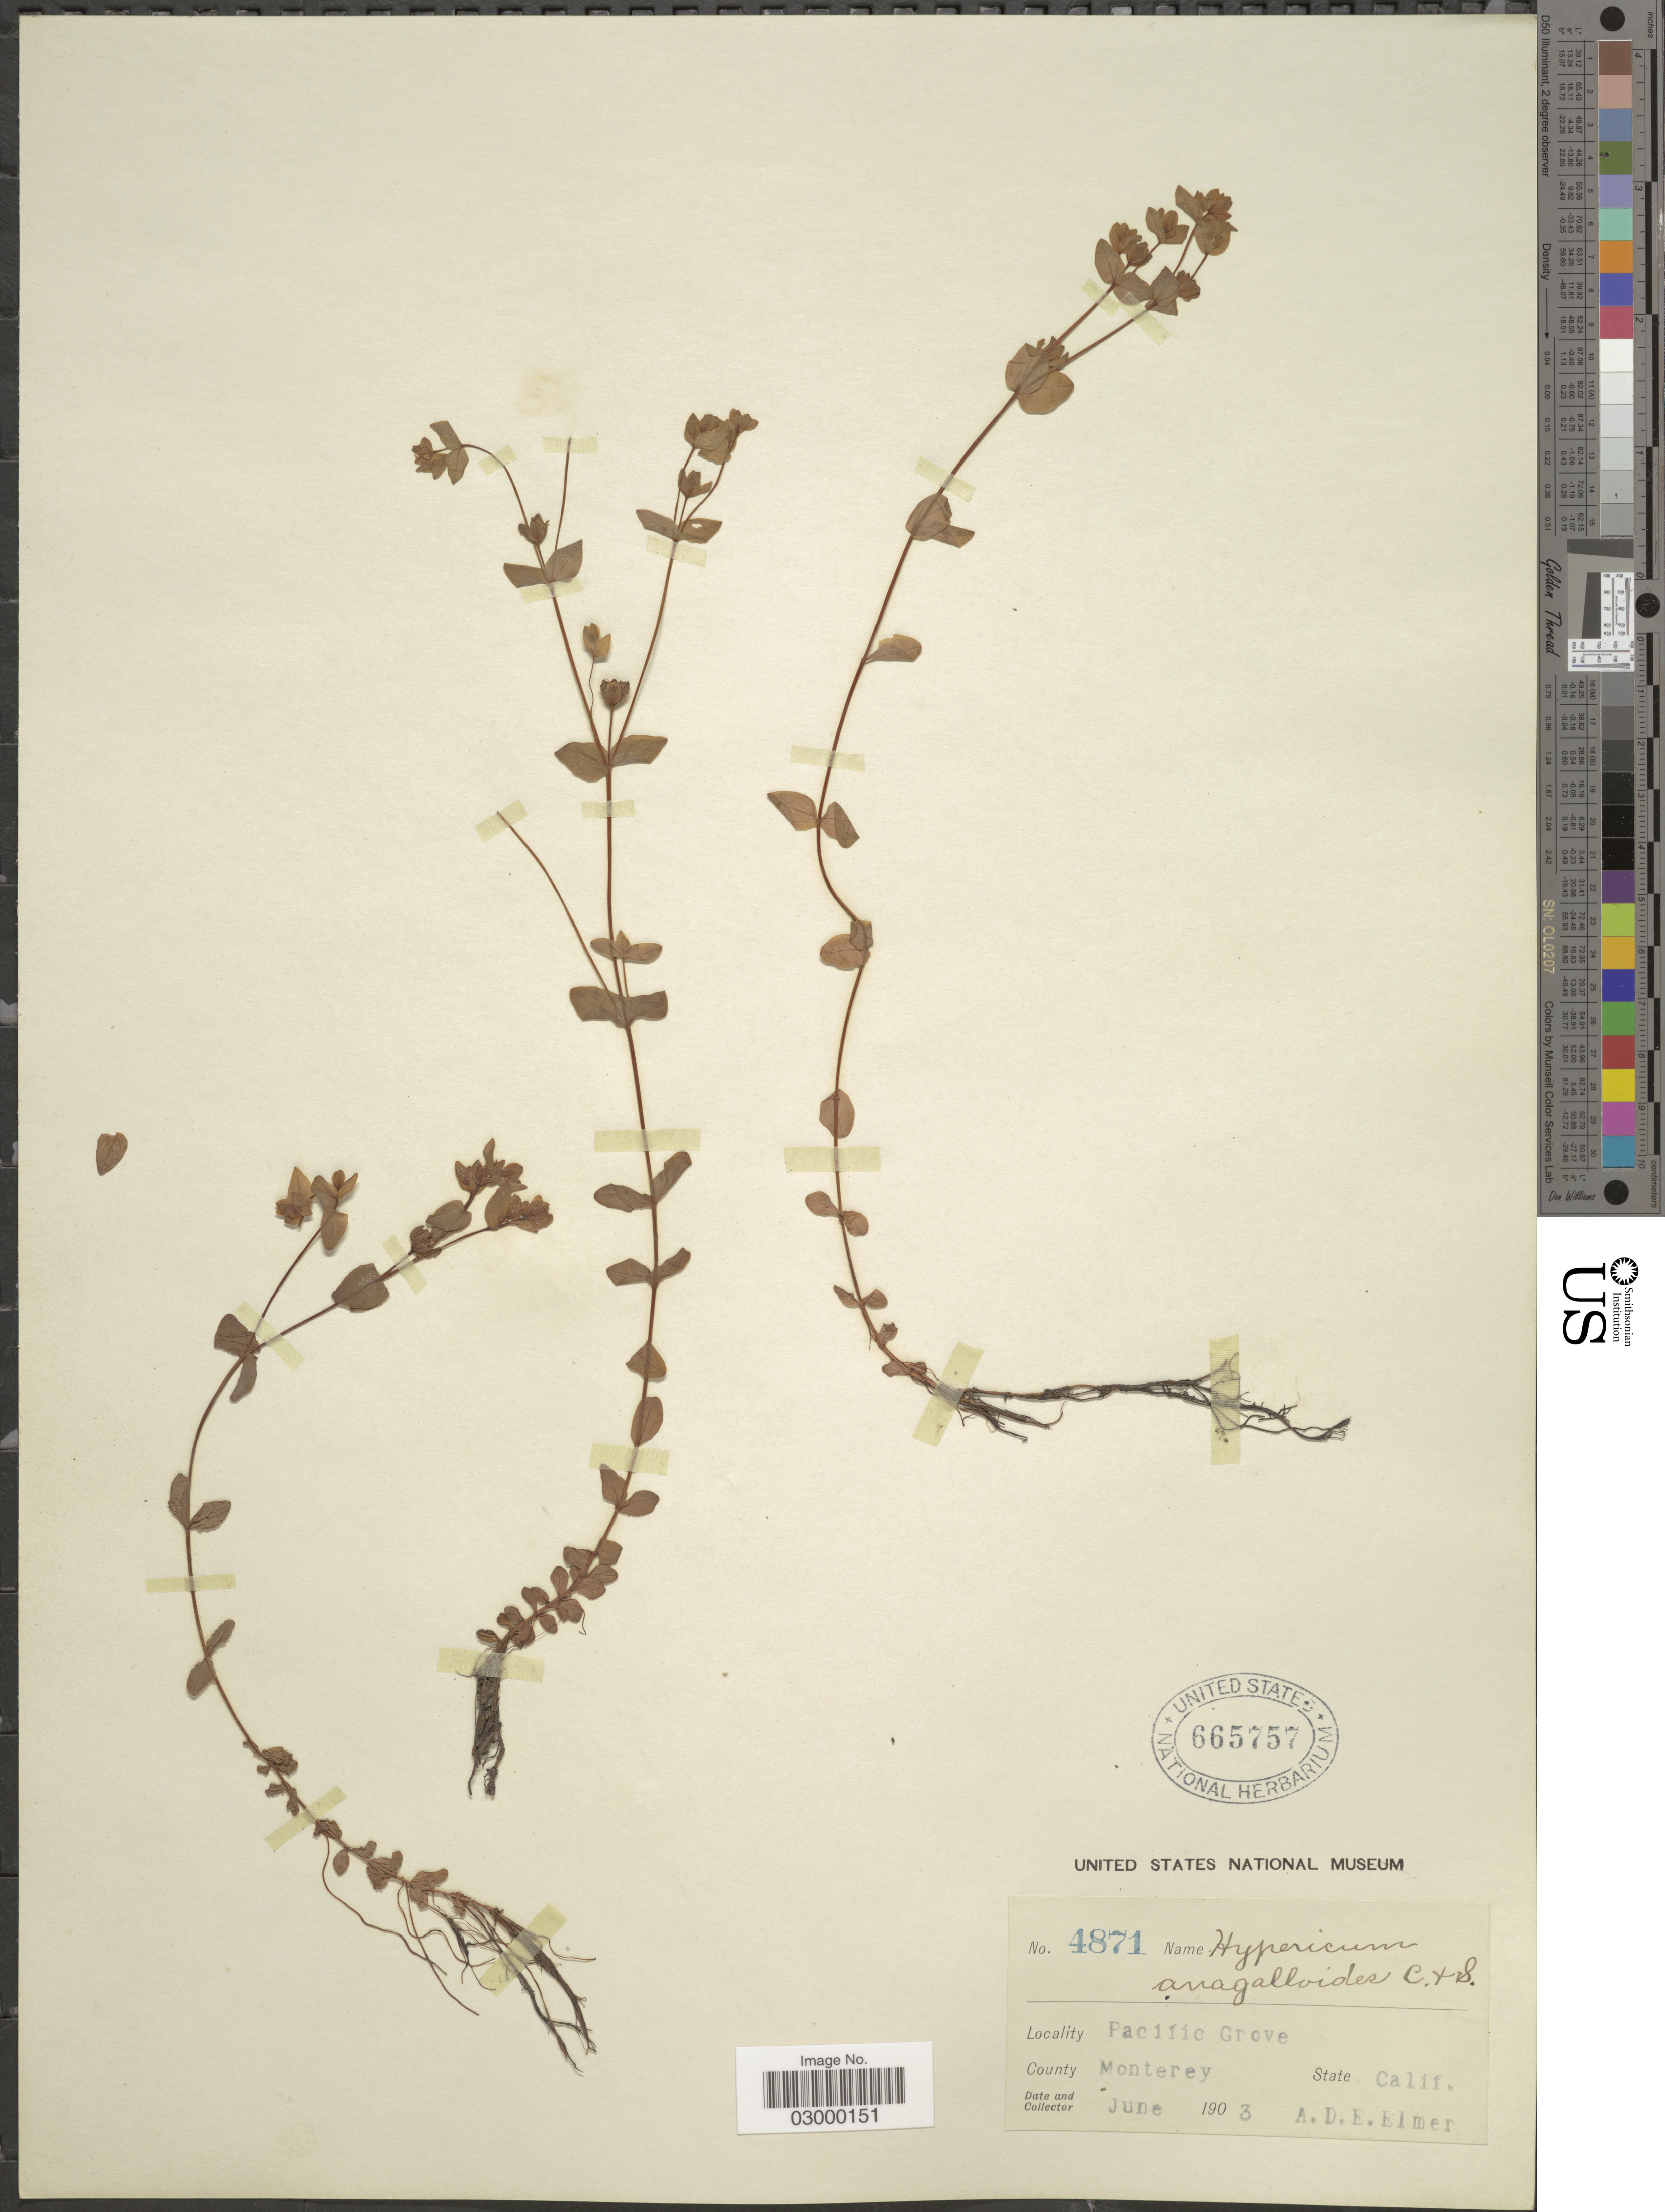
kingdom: Plantae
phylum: Tracheophyta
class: Magnoliopsida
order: Malpighiales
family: Hypericaceae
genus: Hypericum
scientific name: Hypericum anagalloides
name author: Cham. & Schltdl.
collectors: A. D. E. Elmer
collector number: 4871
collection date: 1903-06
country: United States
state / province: California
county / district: Monterey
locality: Pacific Grove, County Monterey.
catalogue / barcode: US 665757